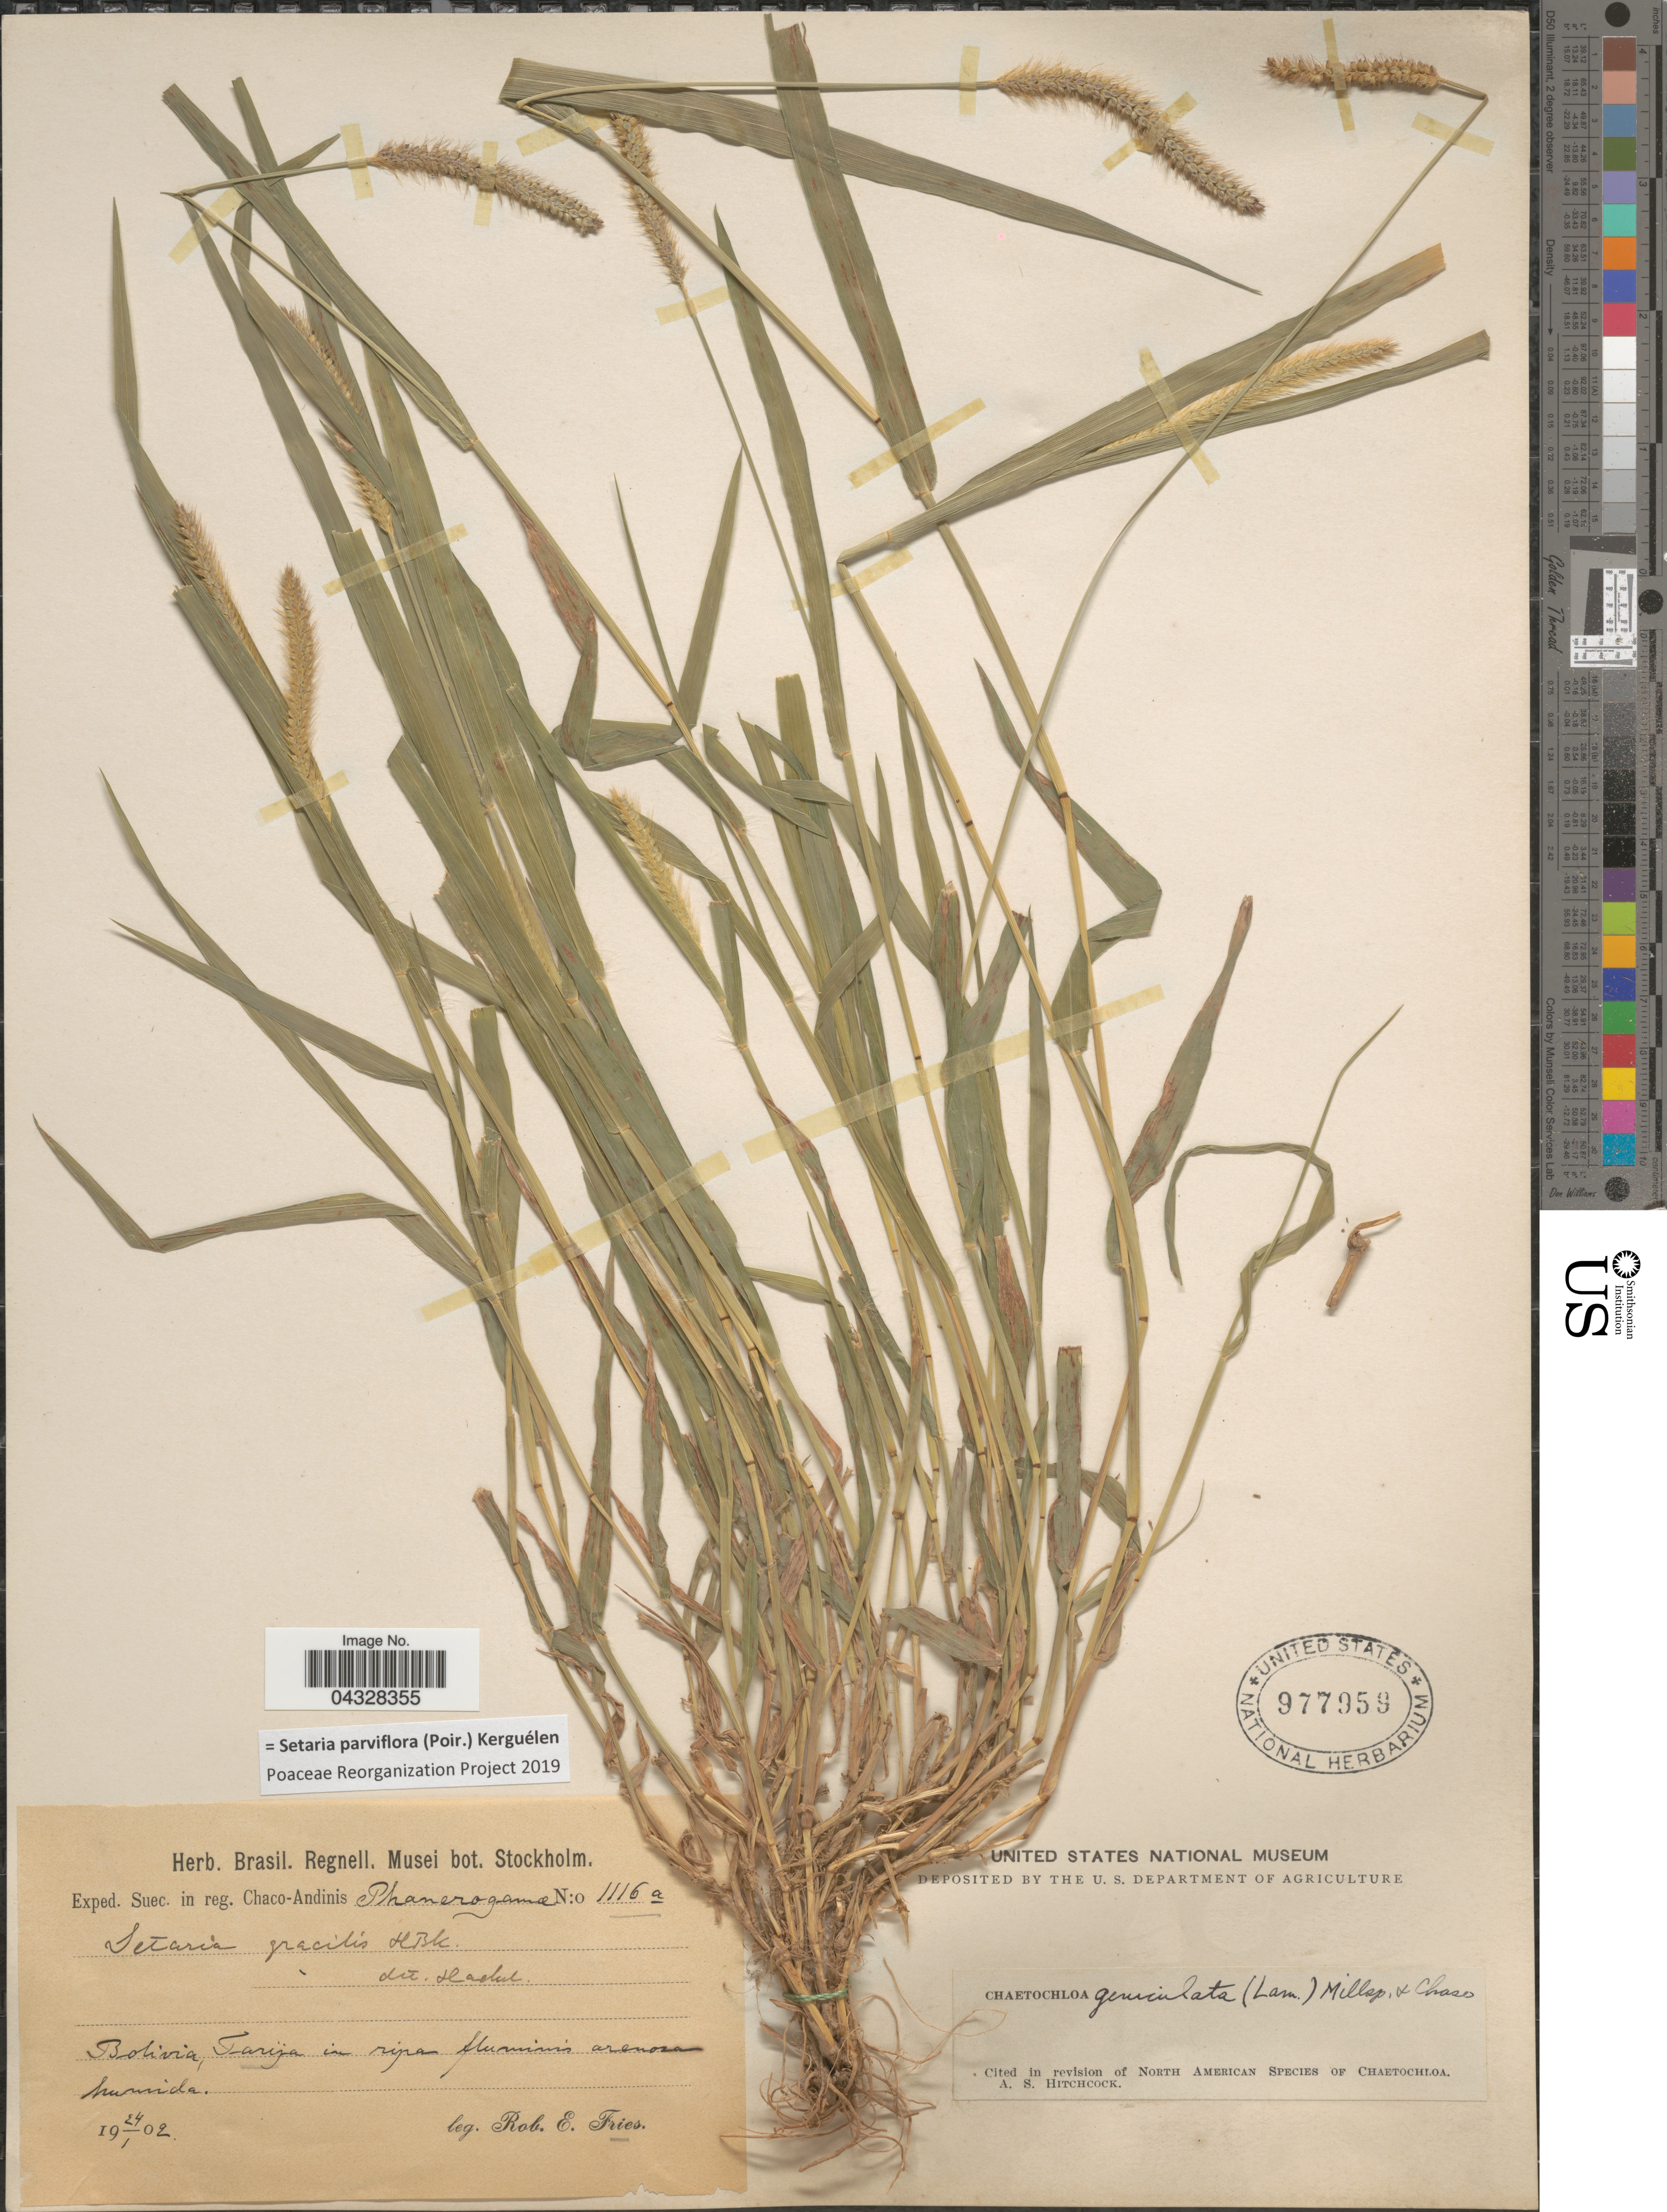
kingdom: Plantae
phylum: Tracheophyta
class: Liliopsida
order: Poales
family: Poaceae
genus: Setaria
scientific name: Setaria parviflora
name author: (Poir.) Kerguélen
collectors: R. E. Fries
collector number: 1116a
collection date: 1902-01-24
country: Bolivia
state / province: Tarija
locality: Exped. Suec. in reg. Chaco-Andinis. In ripa fluminis arenosa humida.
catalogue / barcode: US 977959